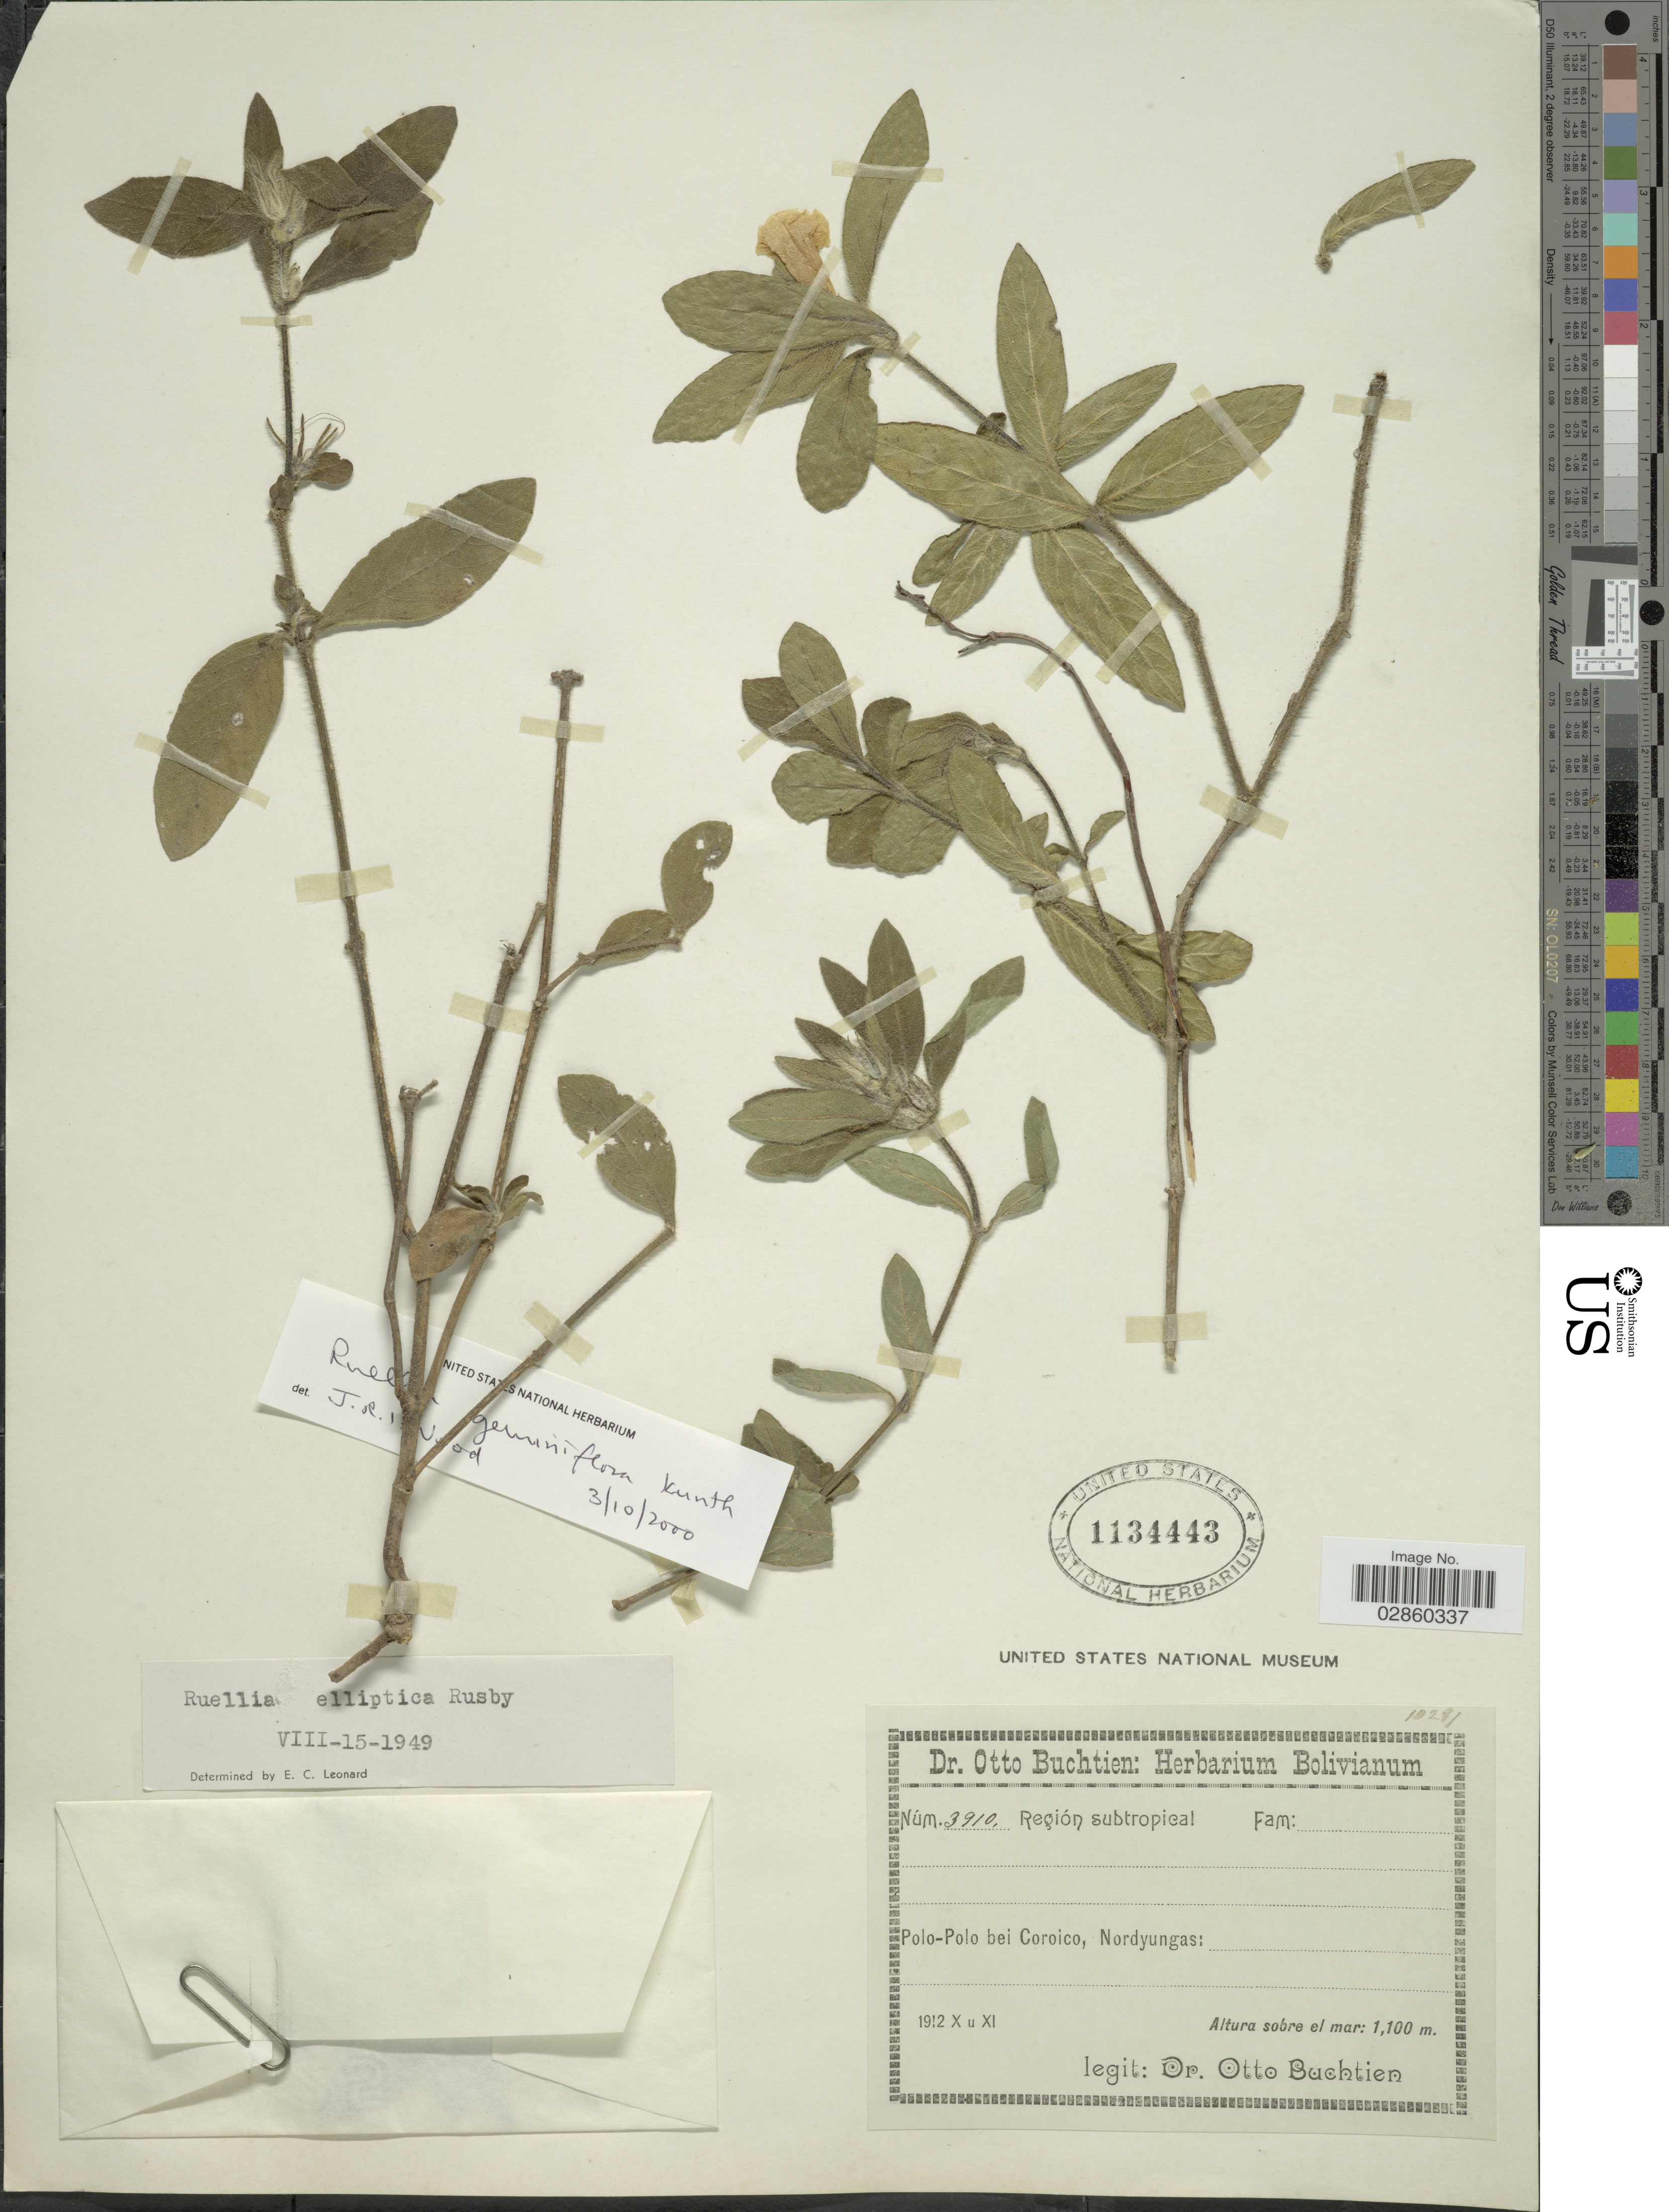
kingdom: Plantae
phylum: Tracheophyta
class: Magnoliopsida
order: Lamiales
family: Acanthaceae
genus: Ruellia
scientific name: Ruellia geminiflora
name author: Kunth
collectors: O. Buchtien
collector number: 3910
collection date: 1912-10/1912-11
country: Bolivia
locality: Polo-Polo bei Coroico, Nordyungas.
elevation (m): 1100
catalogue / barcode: US 1134443